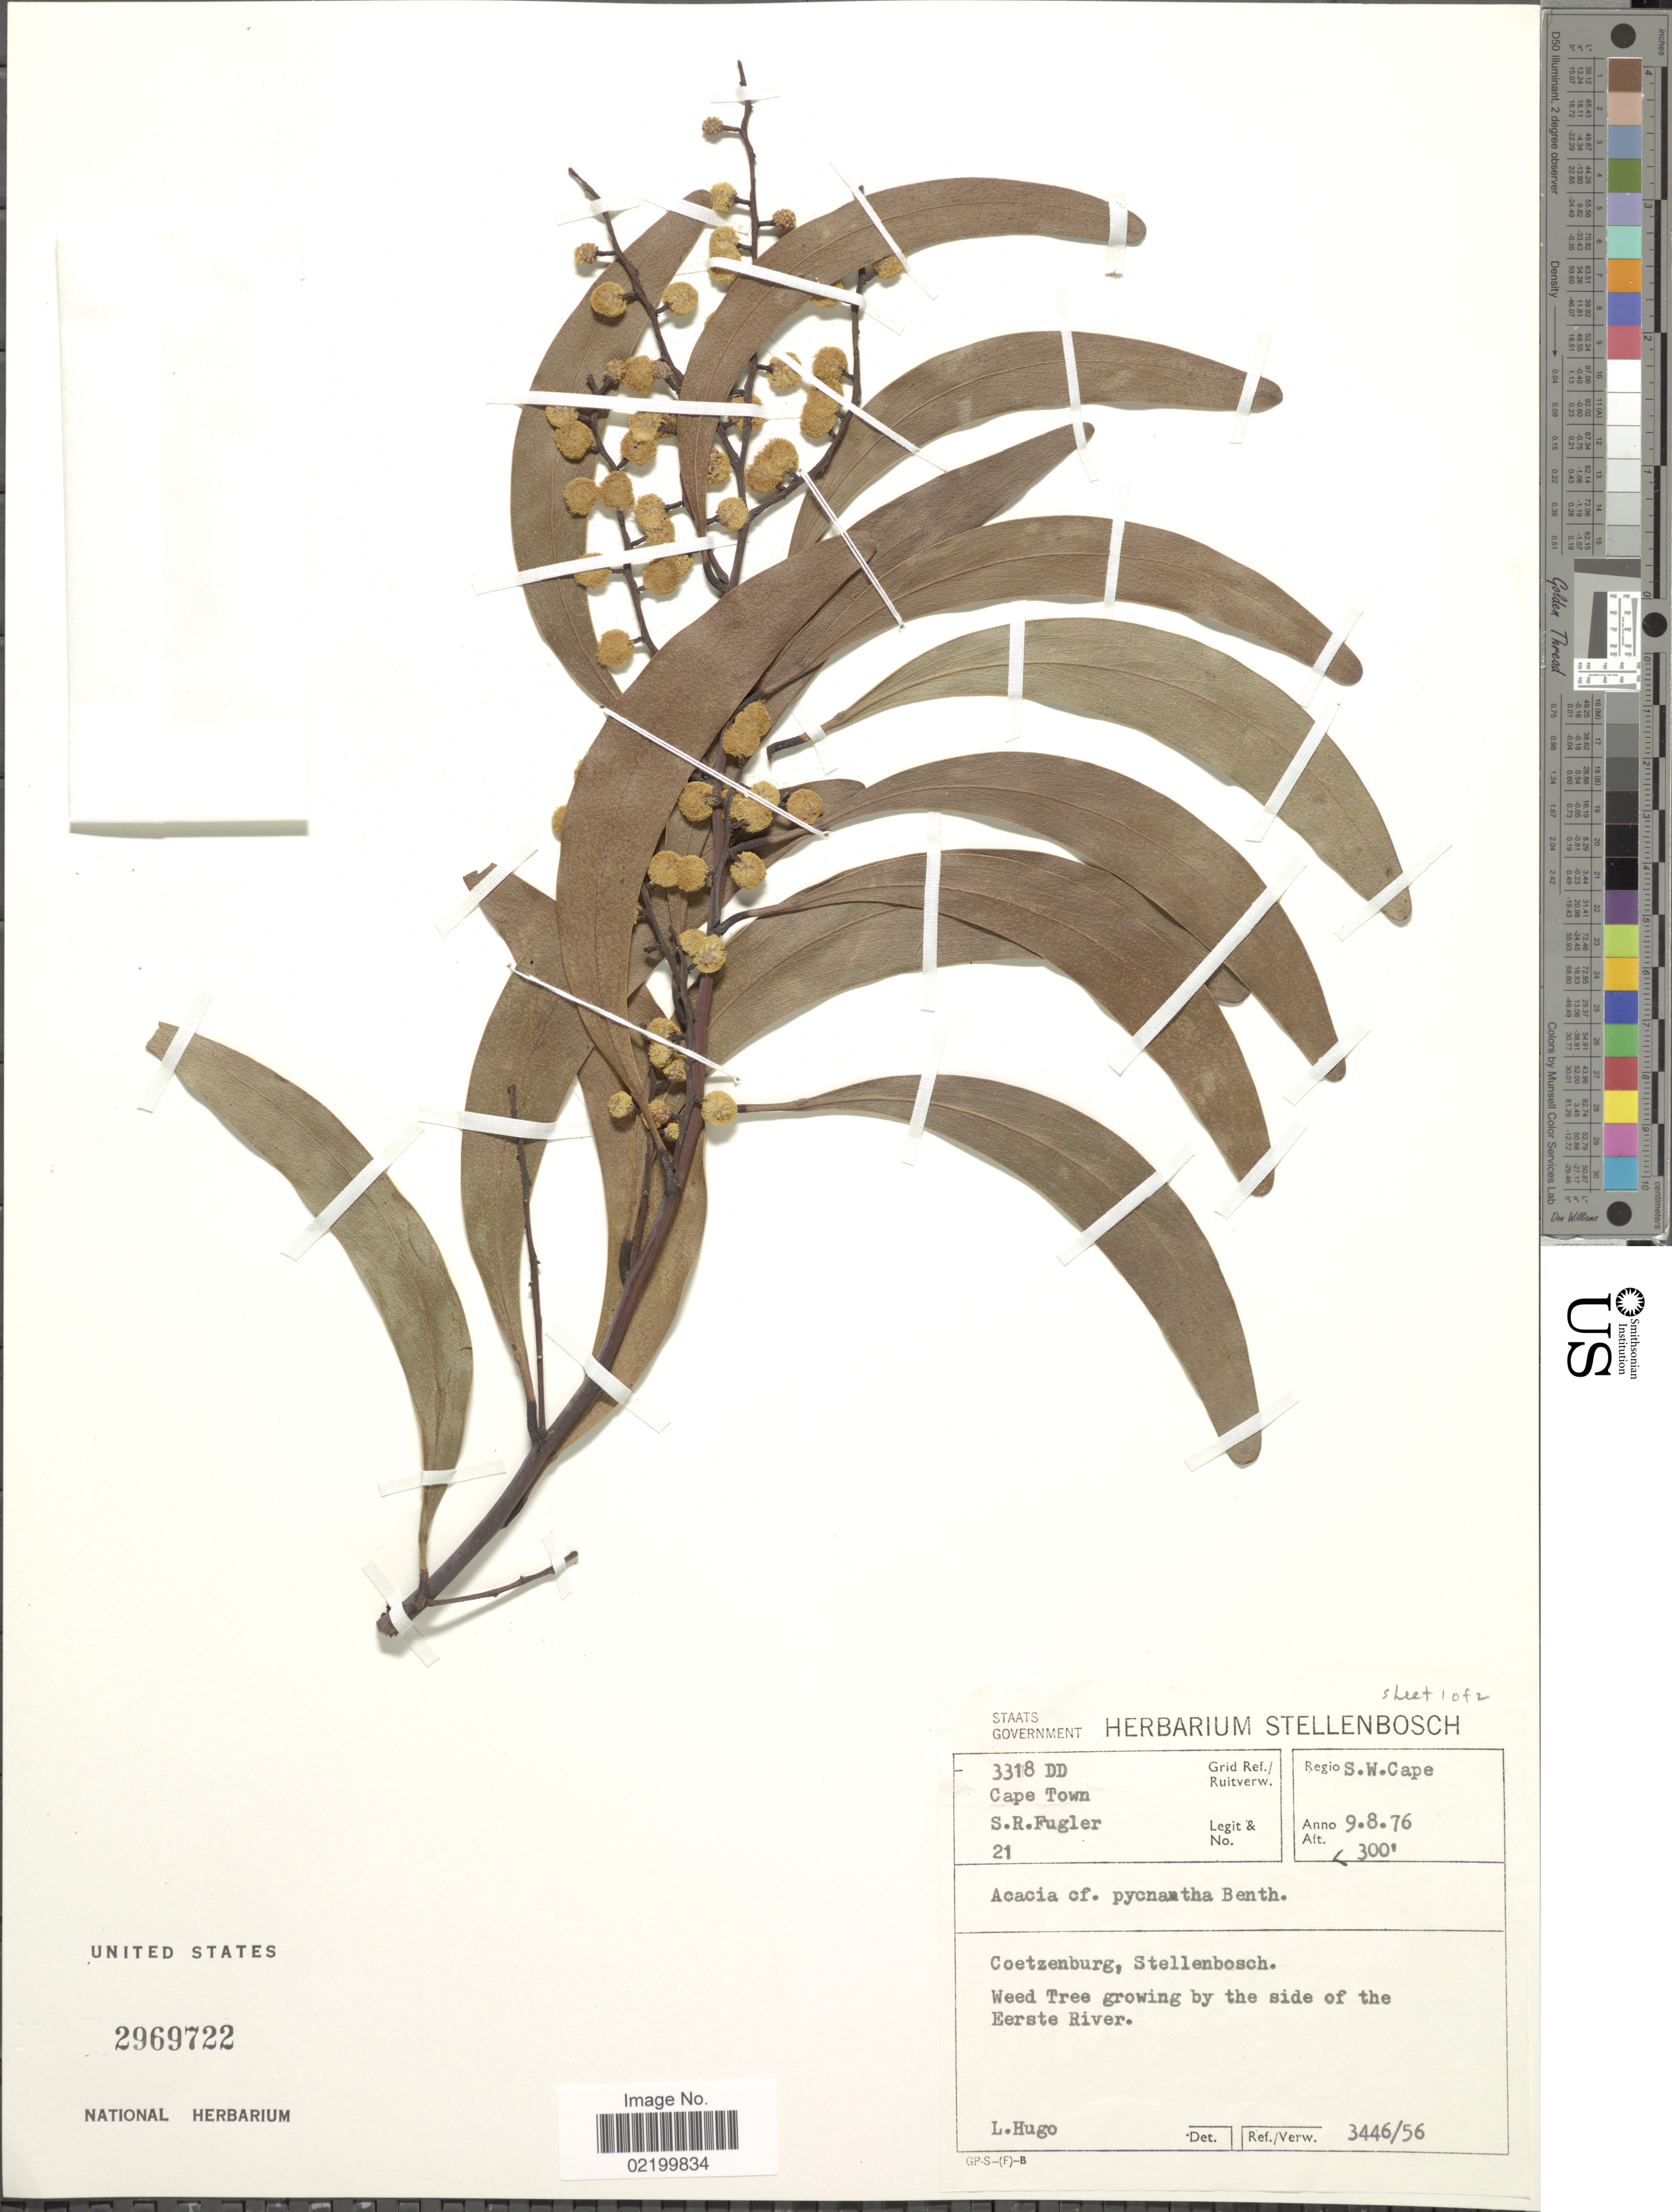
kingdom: Plantae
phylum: Tracheophyta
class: Magnoliopsida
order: Fabales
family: Fabaceae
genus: Acacia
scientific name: Acacia pycnantha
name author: Benth.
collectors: S. Fugler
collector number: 21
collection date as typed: Transcribed d/m/y: 9/8/76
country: South Africa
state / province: Western Cape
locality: S.W. Cape. Cape Town. Coetzenburg, Stellenbosch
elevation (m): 91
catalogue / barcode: US 2969722